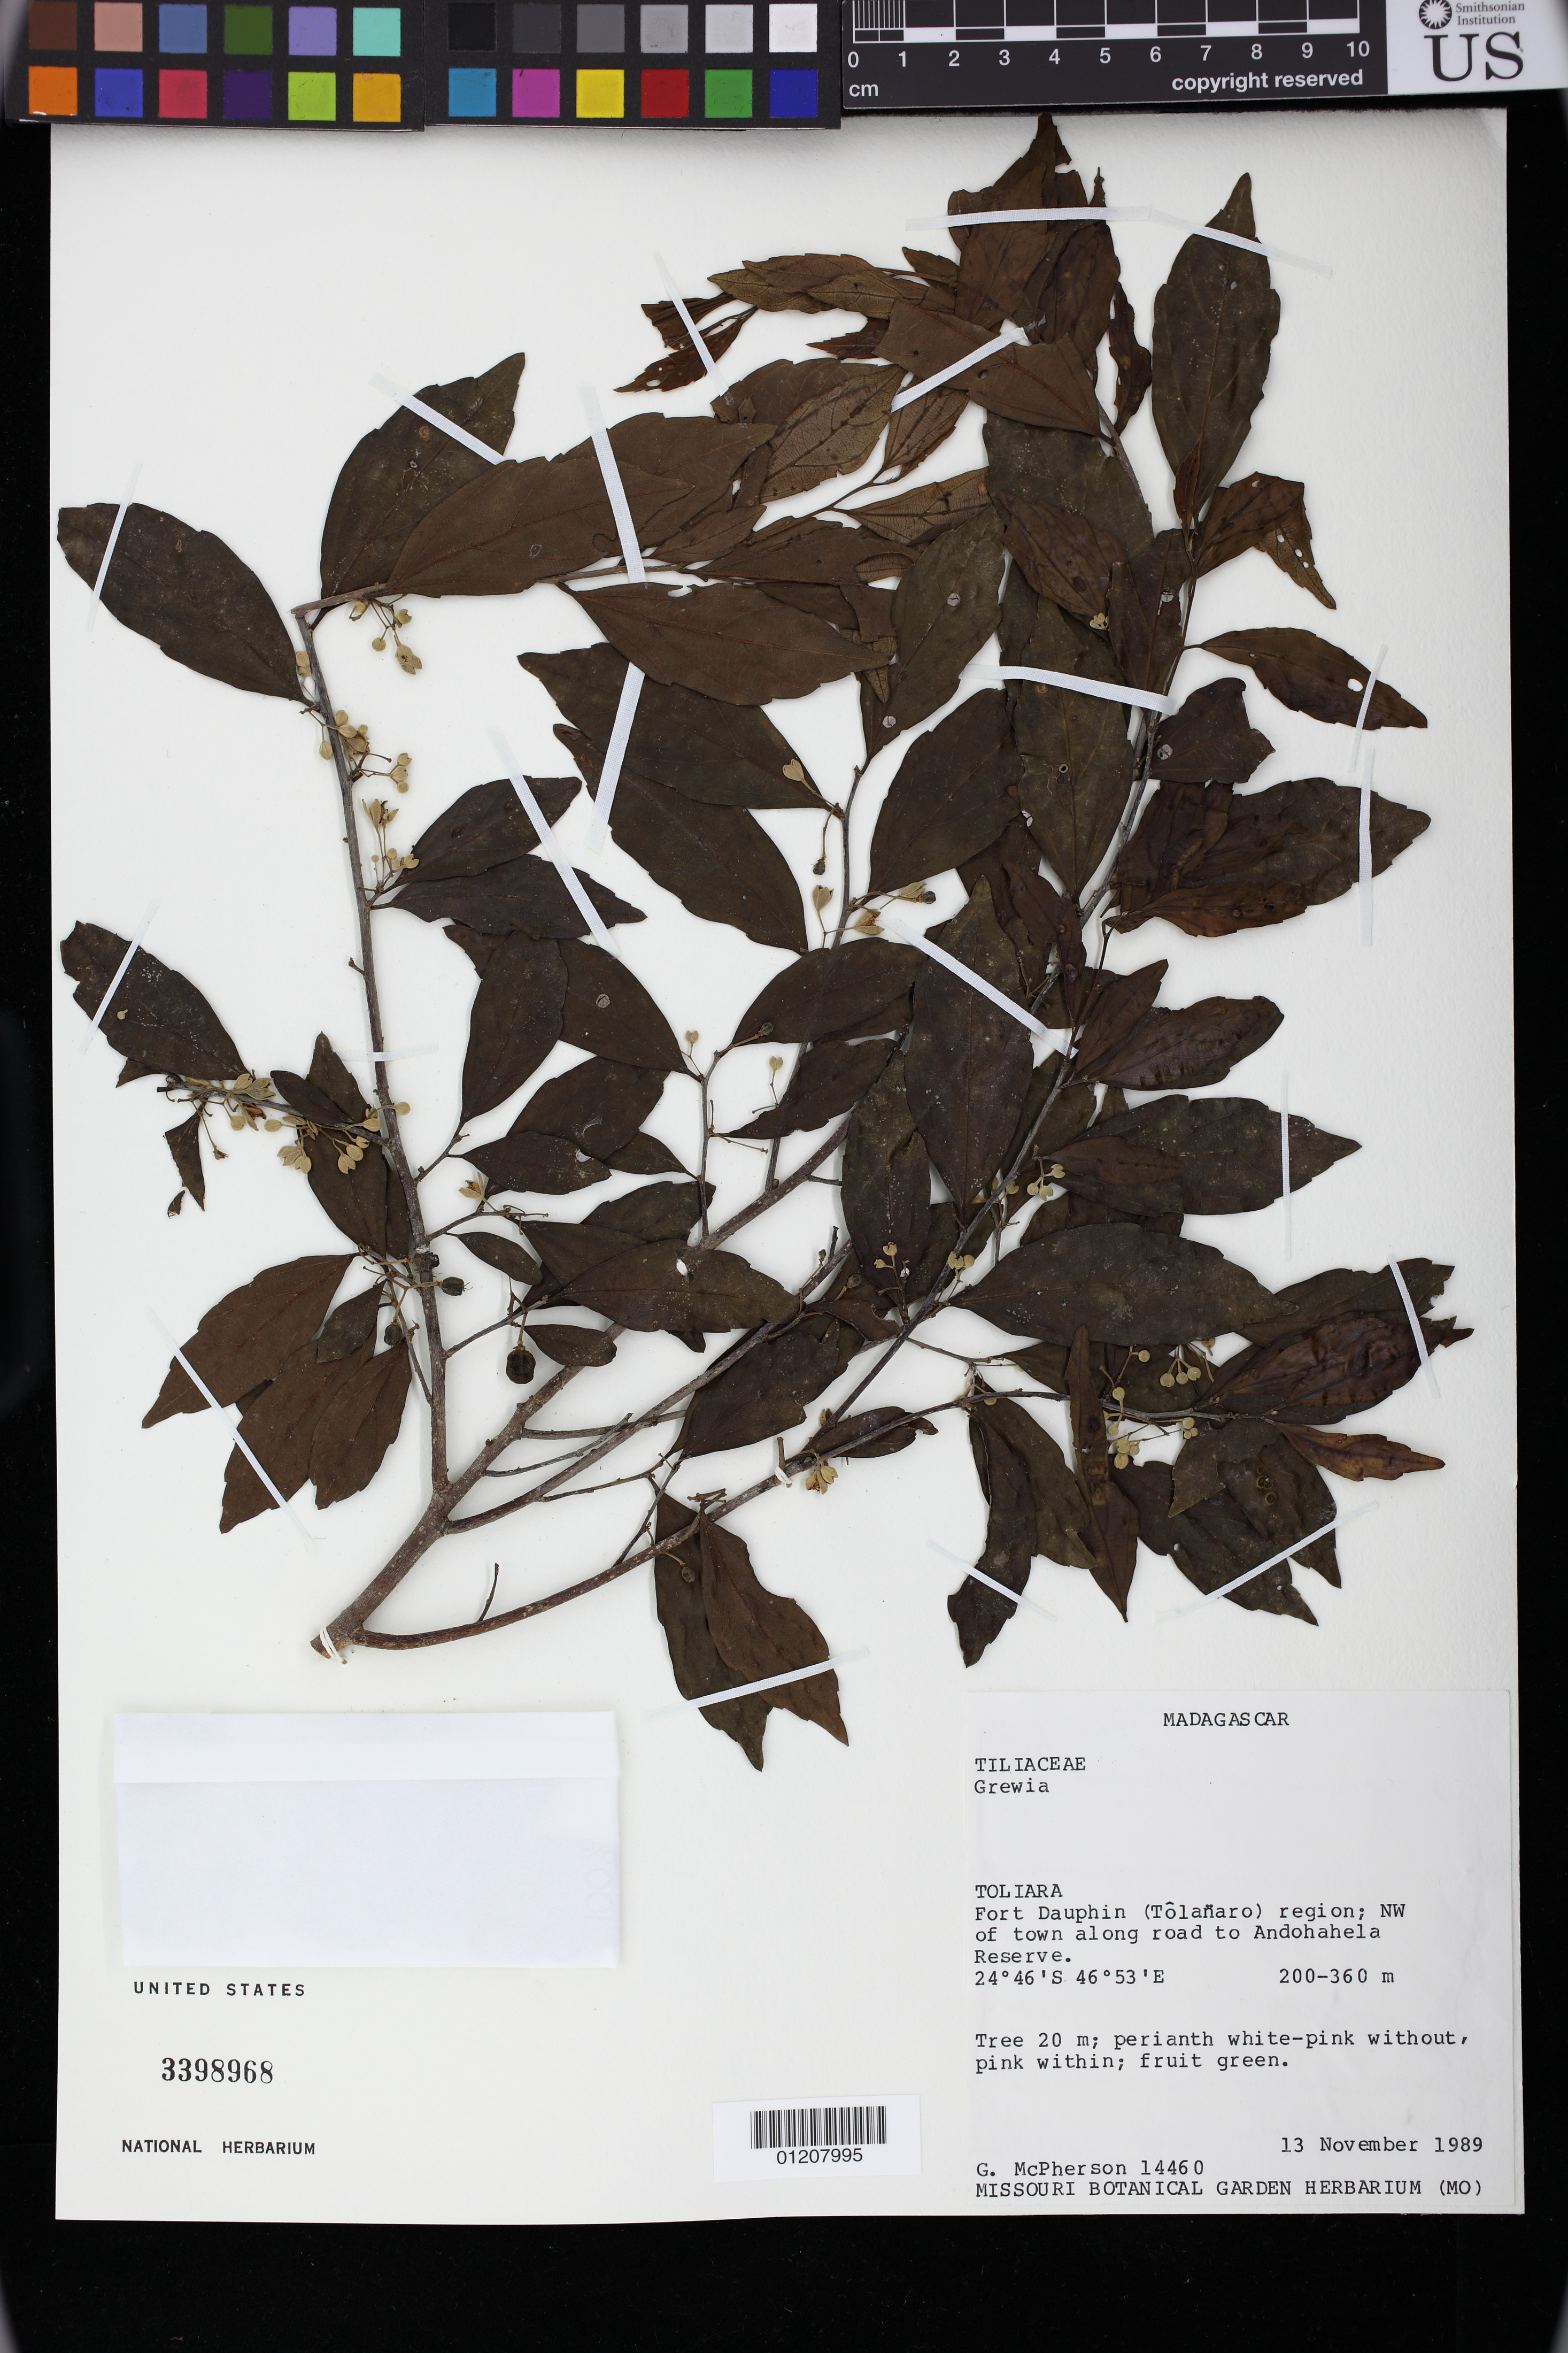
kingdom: Plantae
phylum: Tracheophyta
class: Magnoliopsida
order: Malvales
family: Malvaceae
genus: Grewia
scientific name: Grewia brideliifolia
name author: Baill.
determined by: Jourdain-Fievet, L.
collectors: G. D. McPherson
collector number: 14460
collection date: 1989-11-13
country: Madagascar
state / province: Anosy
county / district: Tolanaro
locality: Toliara. Fort Dauphin (Tolanaro) region; NW of town along road to Andohahela Reserve.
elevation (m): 200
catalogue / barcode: US 3398968